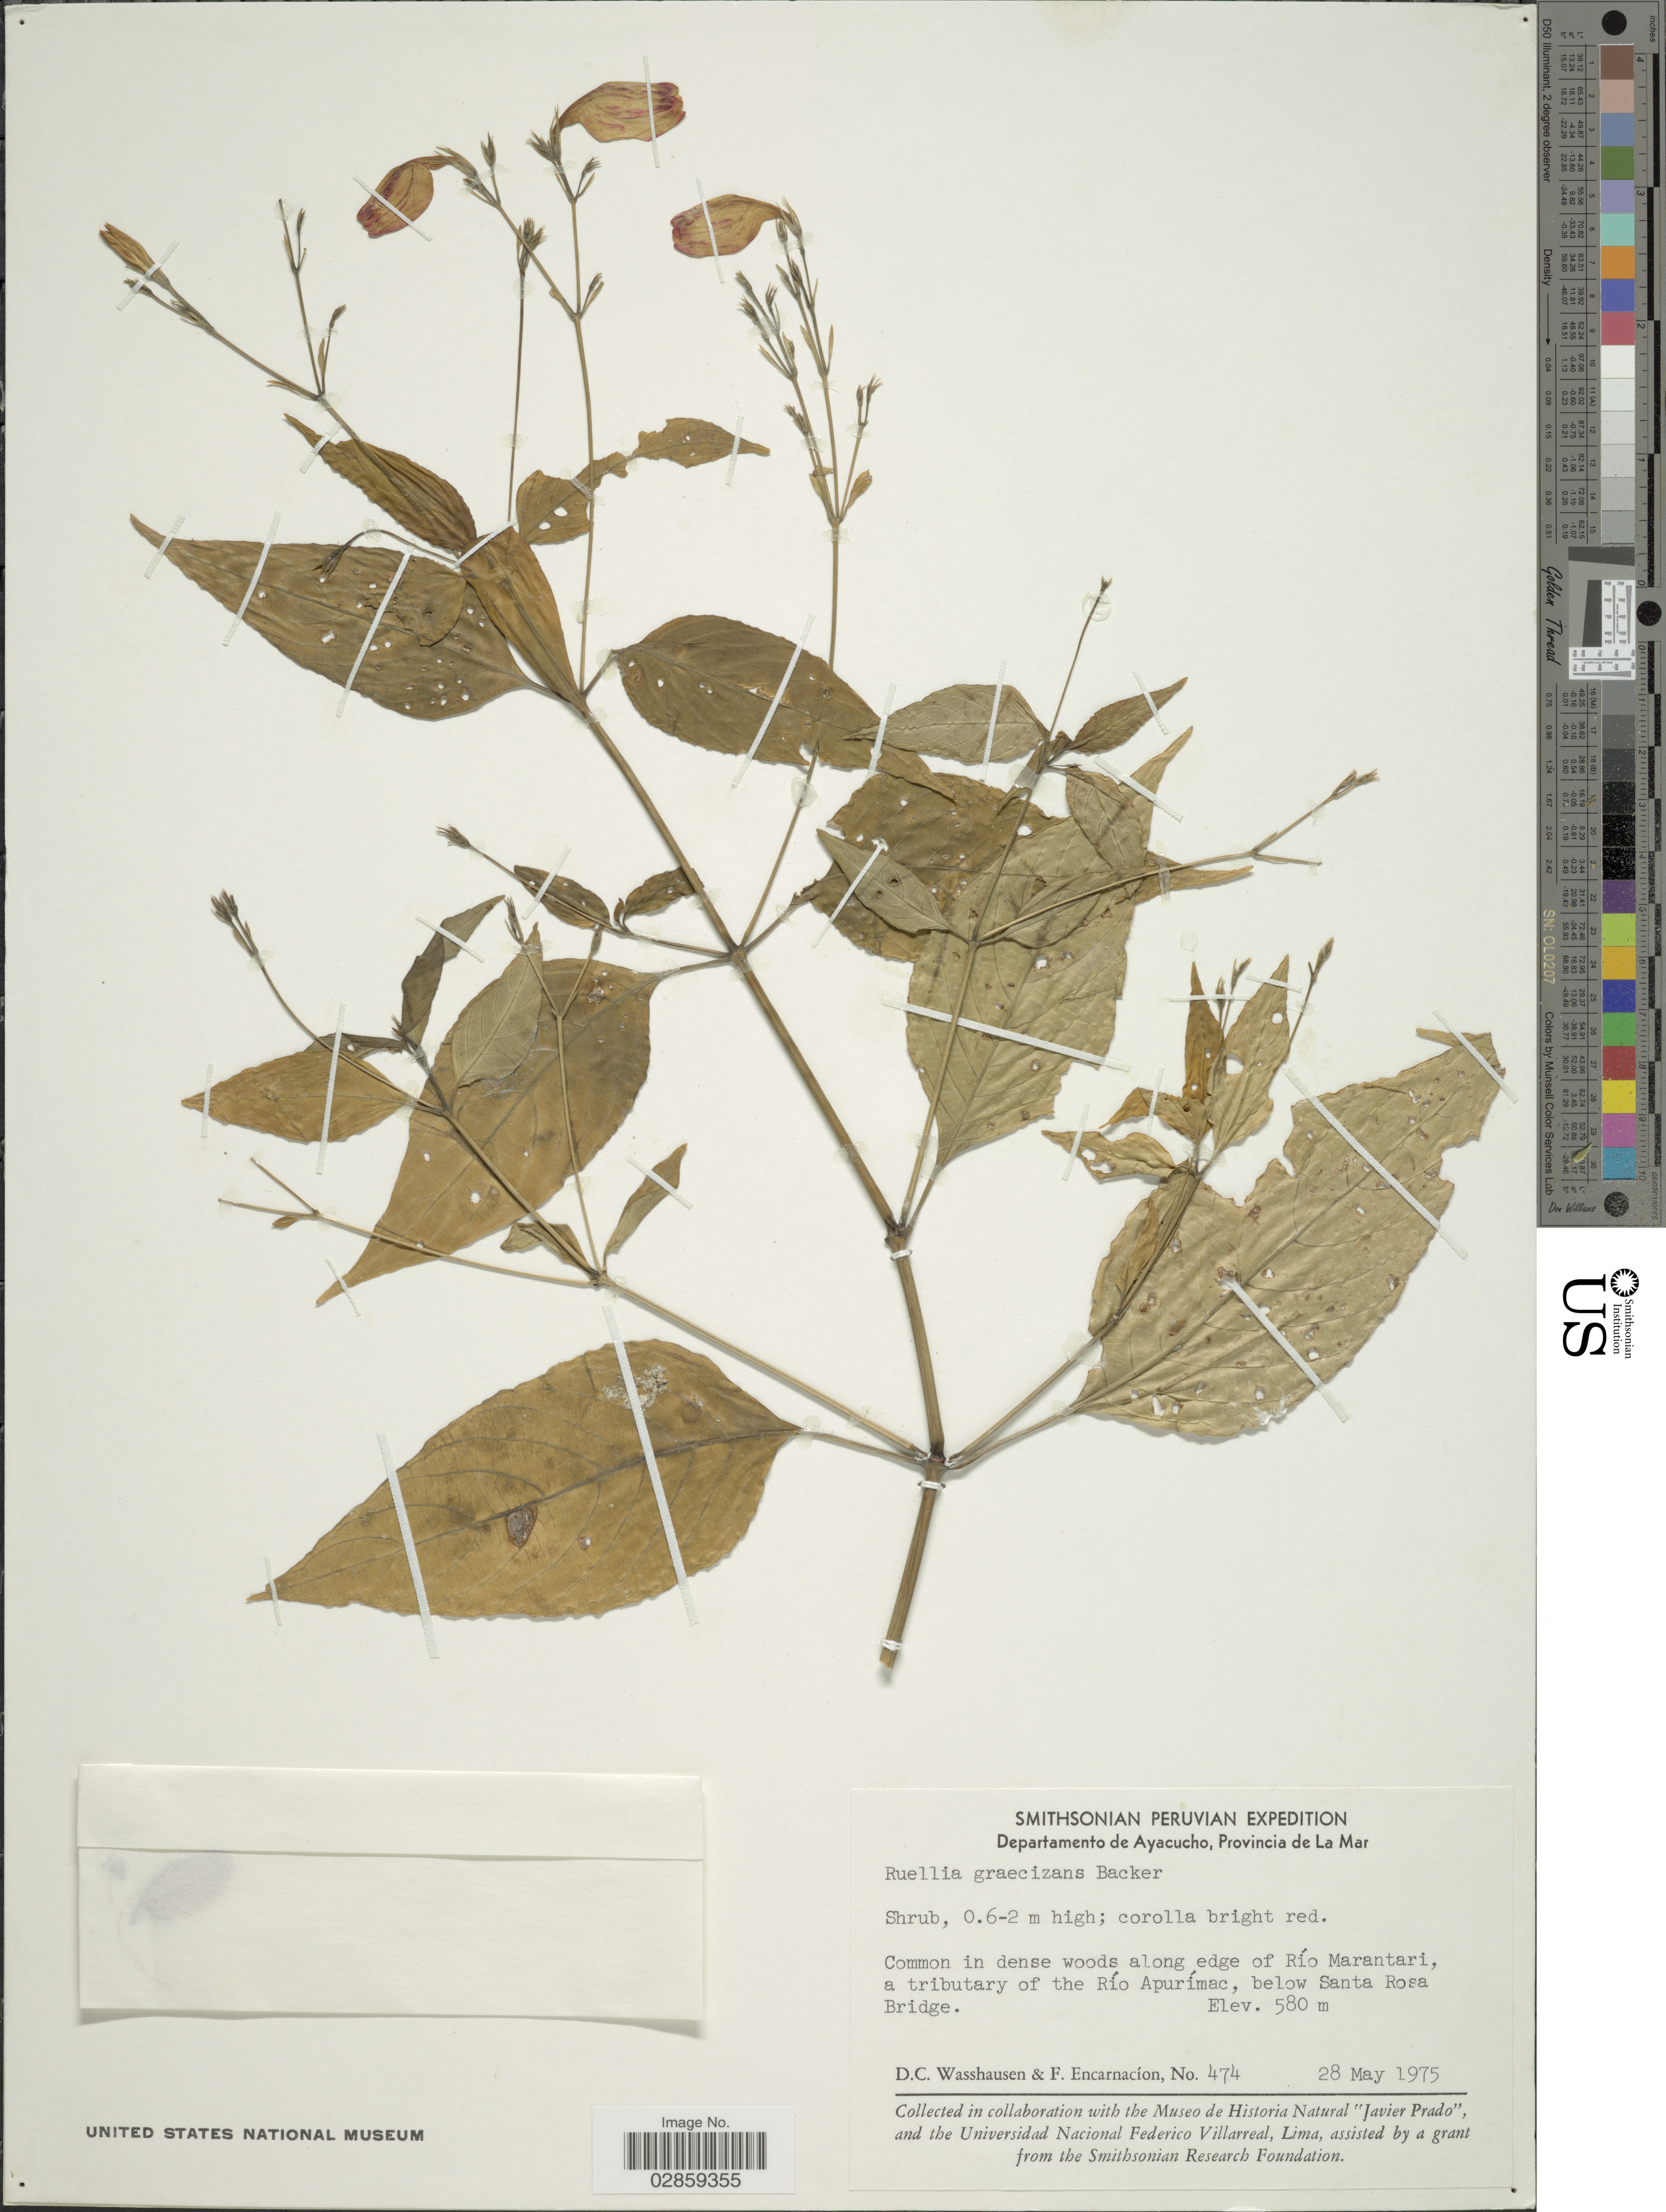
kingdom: Plantae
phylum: Tracheophyta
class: Magnoliopsida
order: Lamiales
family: Acanthaceae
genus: Ruellia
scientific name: Ruellia brevifolia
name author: (Pohl) C. Ezcurra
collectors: D. C. Wasshausen & F. Encarnación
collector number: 474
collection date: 1975-05-28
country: Peru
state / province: Ayacucho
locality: Departamento de Ayacucho, Provincia de La Mar, Common in dense woods along edge of Río Marantari, a tributary of the Río Apurímac, below Santa Rosa Bridge.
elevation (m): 580